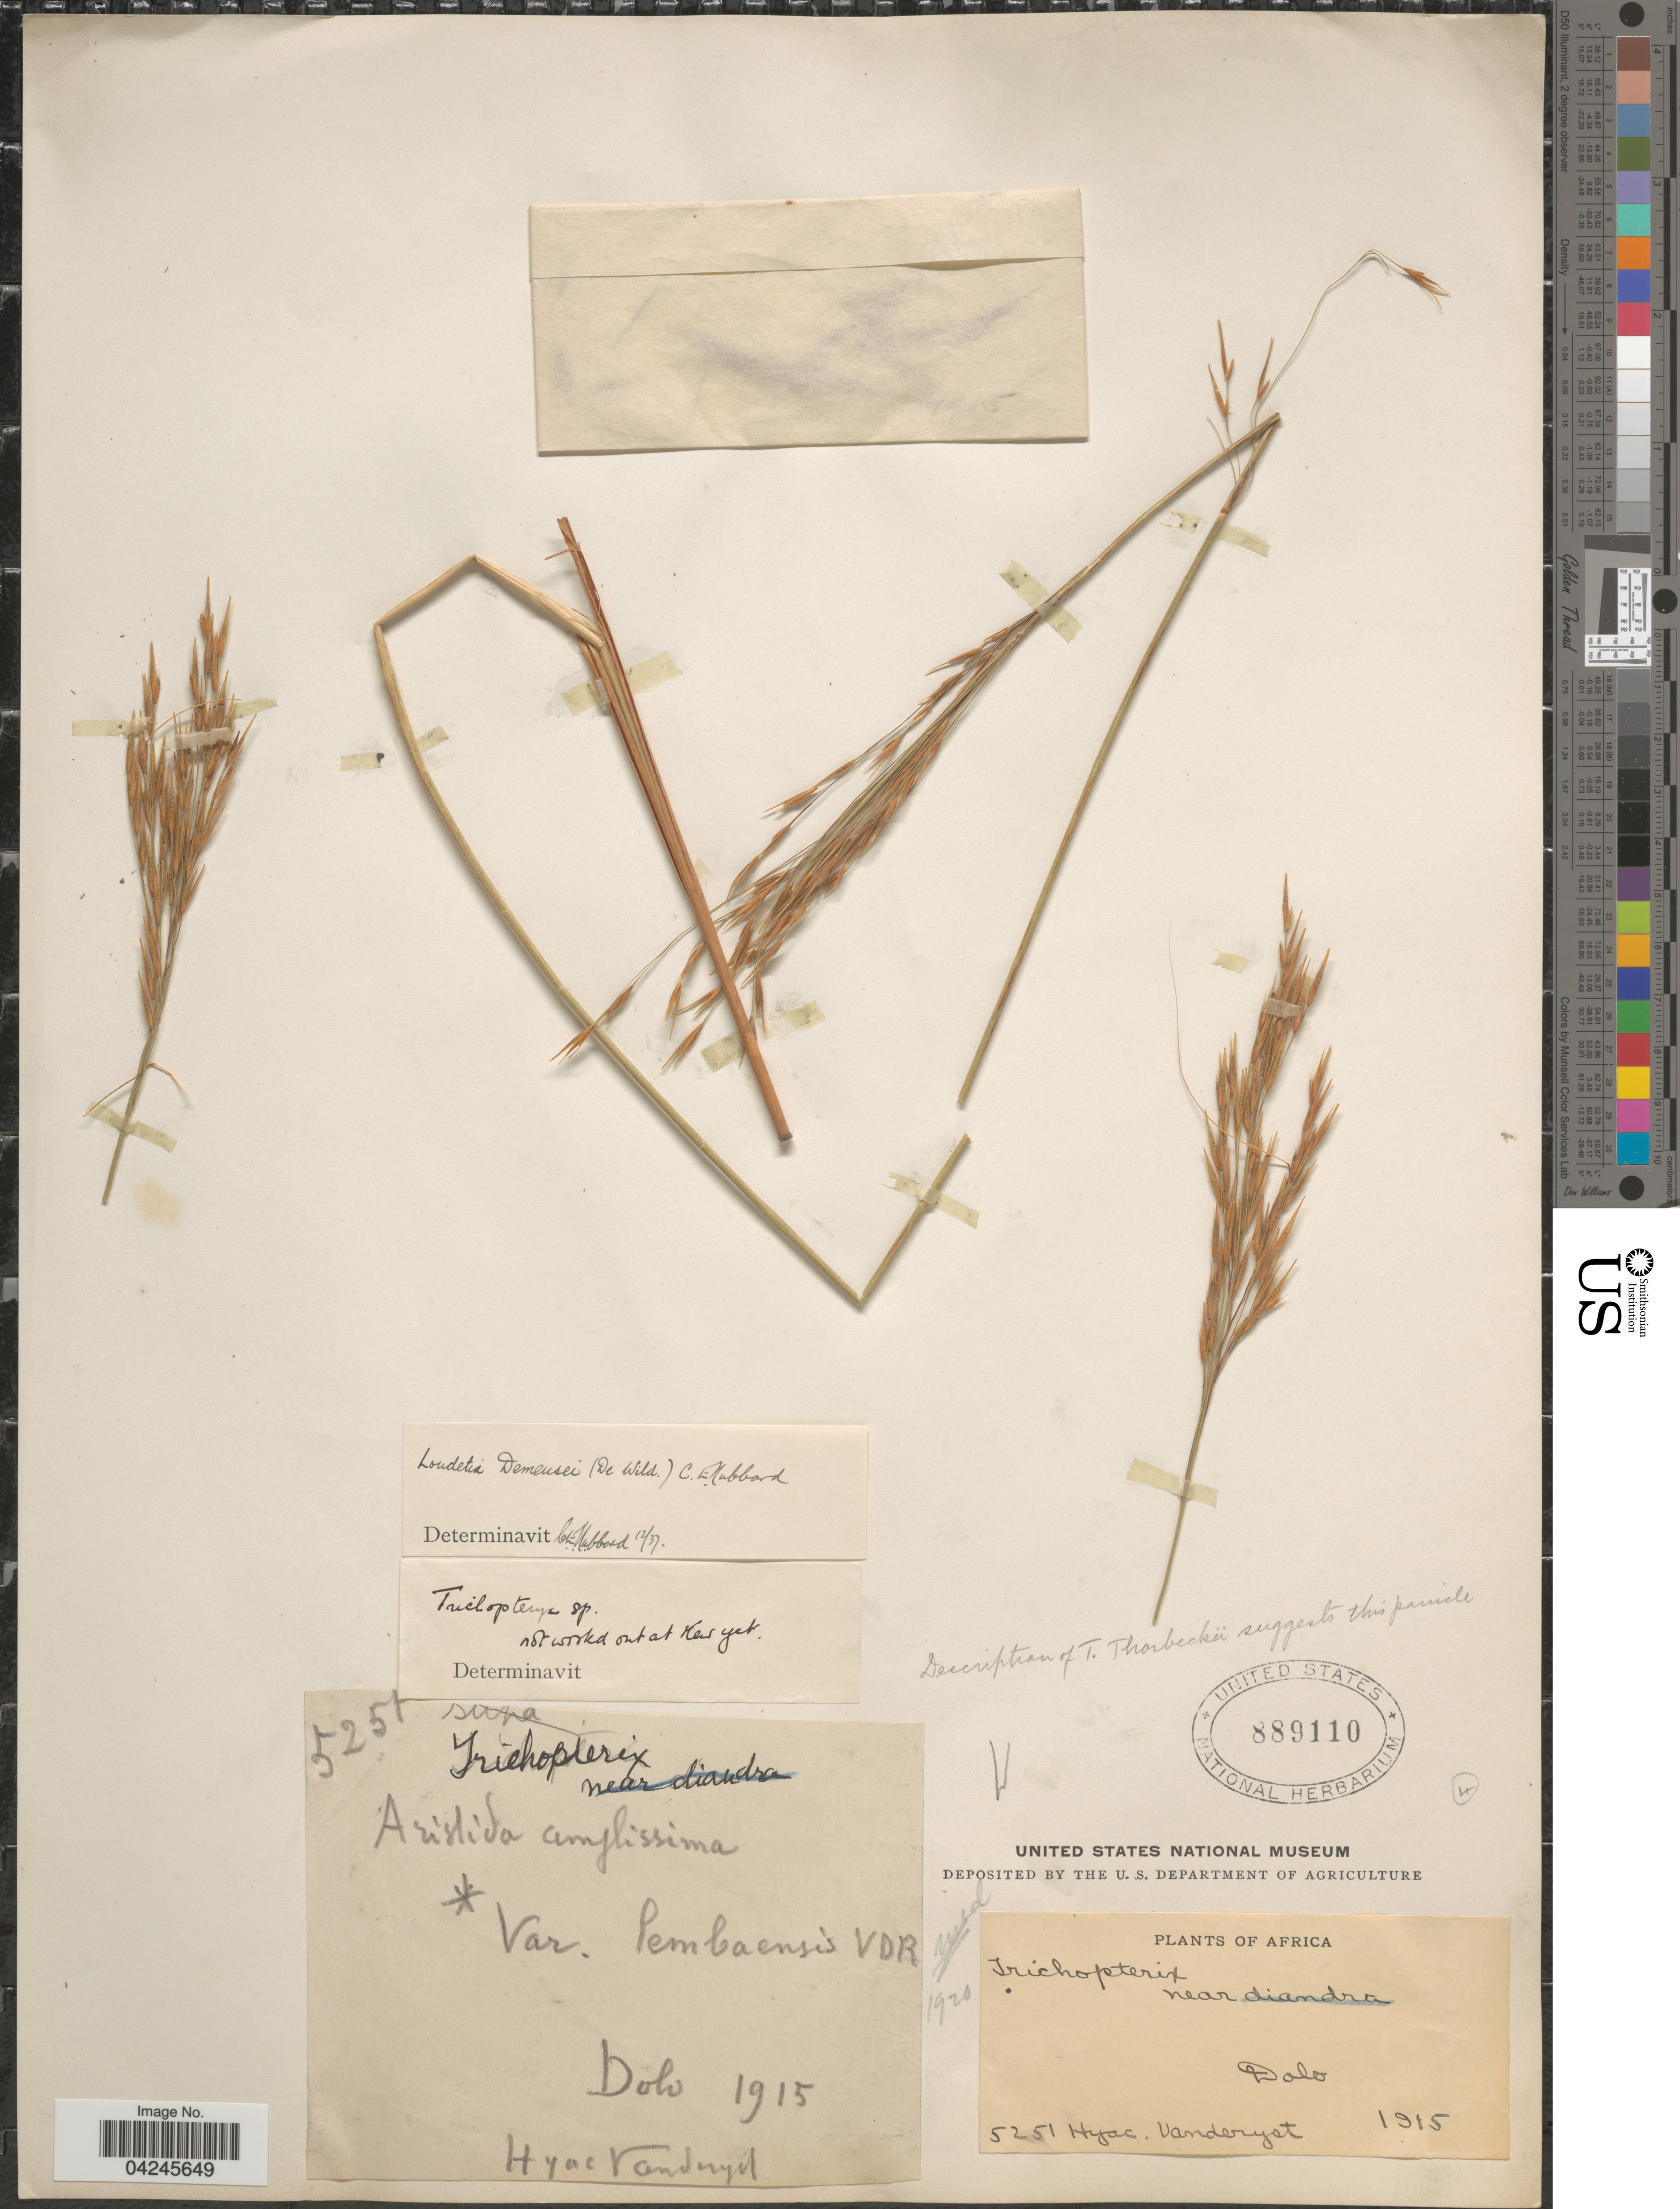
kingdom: Plantae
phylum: Tracheophyta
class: Liliopsida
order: Poales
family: Poaceae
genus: Loudetia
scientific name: Loudetia demeusei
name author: (De Wild.) C. E. Hubb.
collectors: H. J. R. Vanderyst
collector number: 5251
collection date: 1915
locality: Near Diandra. Dolo. Africa.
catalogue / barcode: US 889110